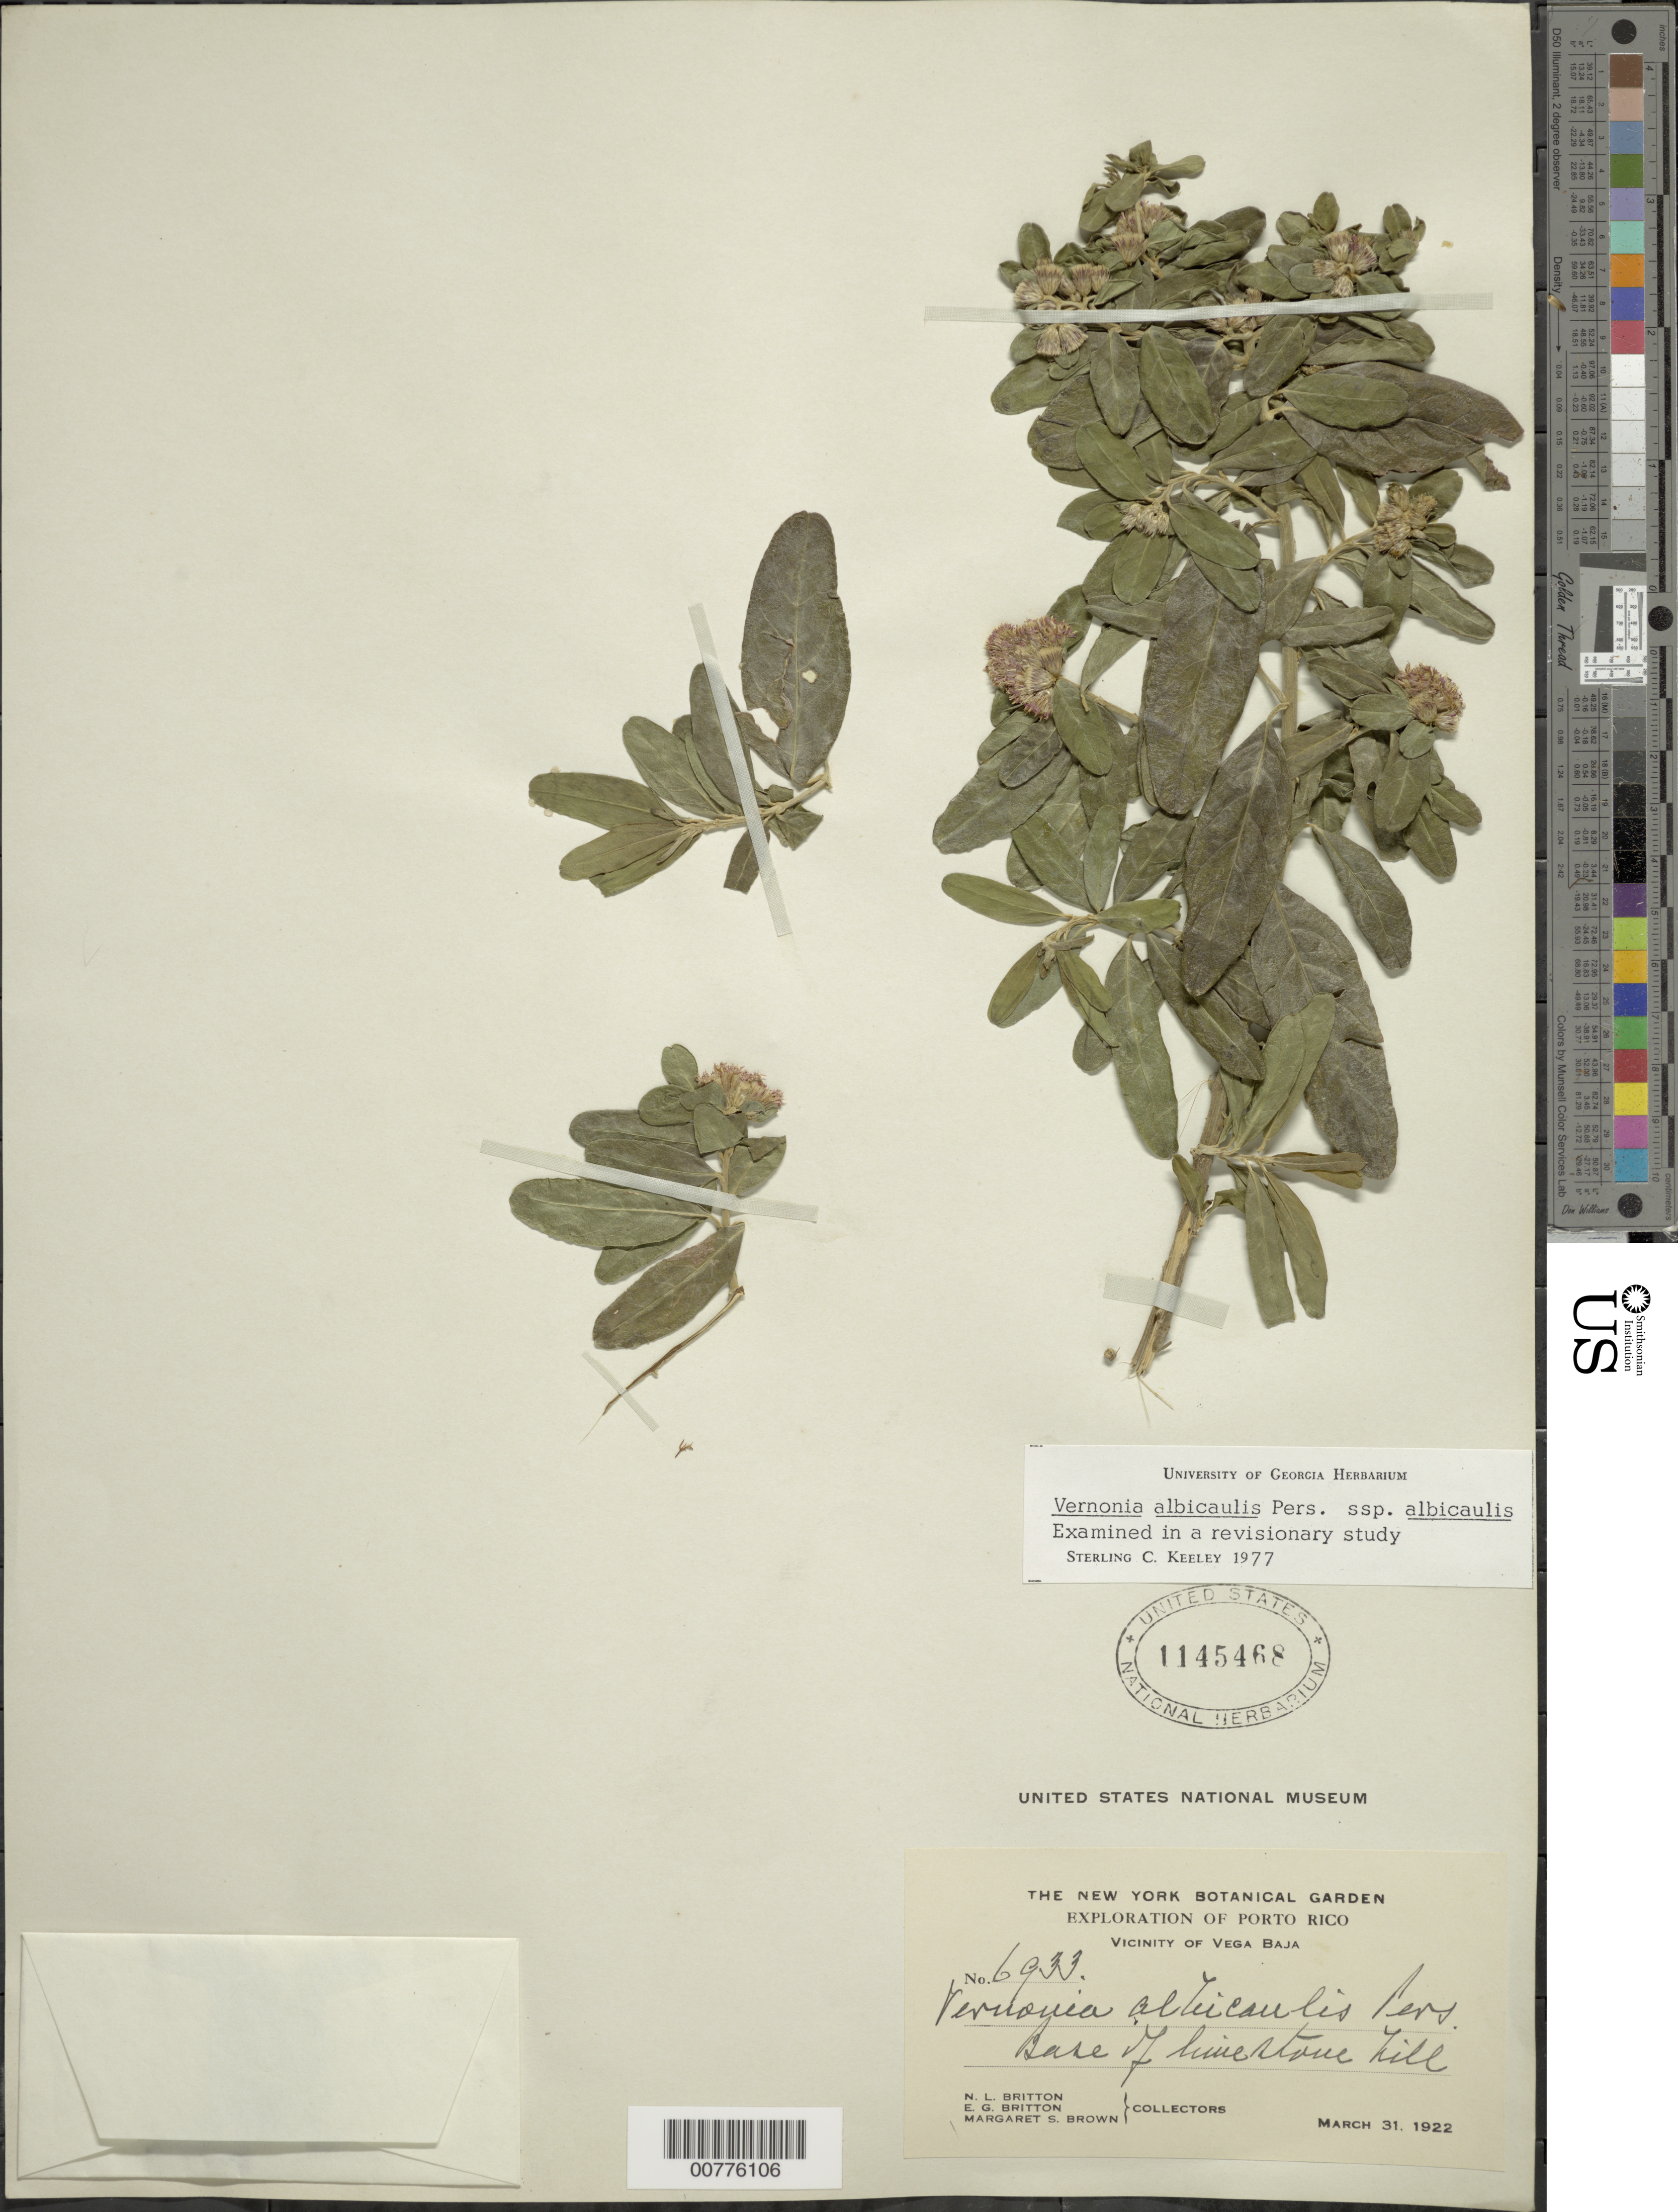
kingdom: Plantae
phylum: Tracheophyta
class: Magnoliopsida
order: Asterales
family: Asteraceae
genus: Lepidaploa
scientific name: Lepidaploa glabra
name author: (Willd.) H. Rob.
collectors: N. Britton, E. G. Britton & M. S. Brown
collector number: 6933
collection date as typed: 31 Mar 1922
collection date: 1922-03-31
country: Puerto Rico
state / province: Vega Baja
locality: Vicinity of Vega Baja. Base of limestone hill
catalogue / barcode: US 1145468